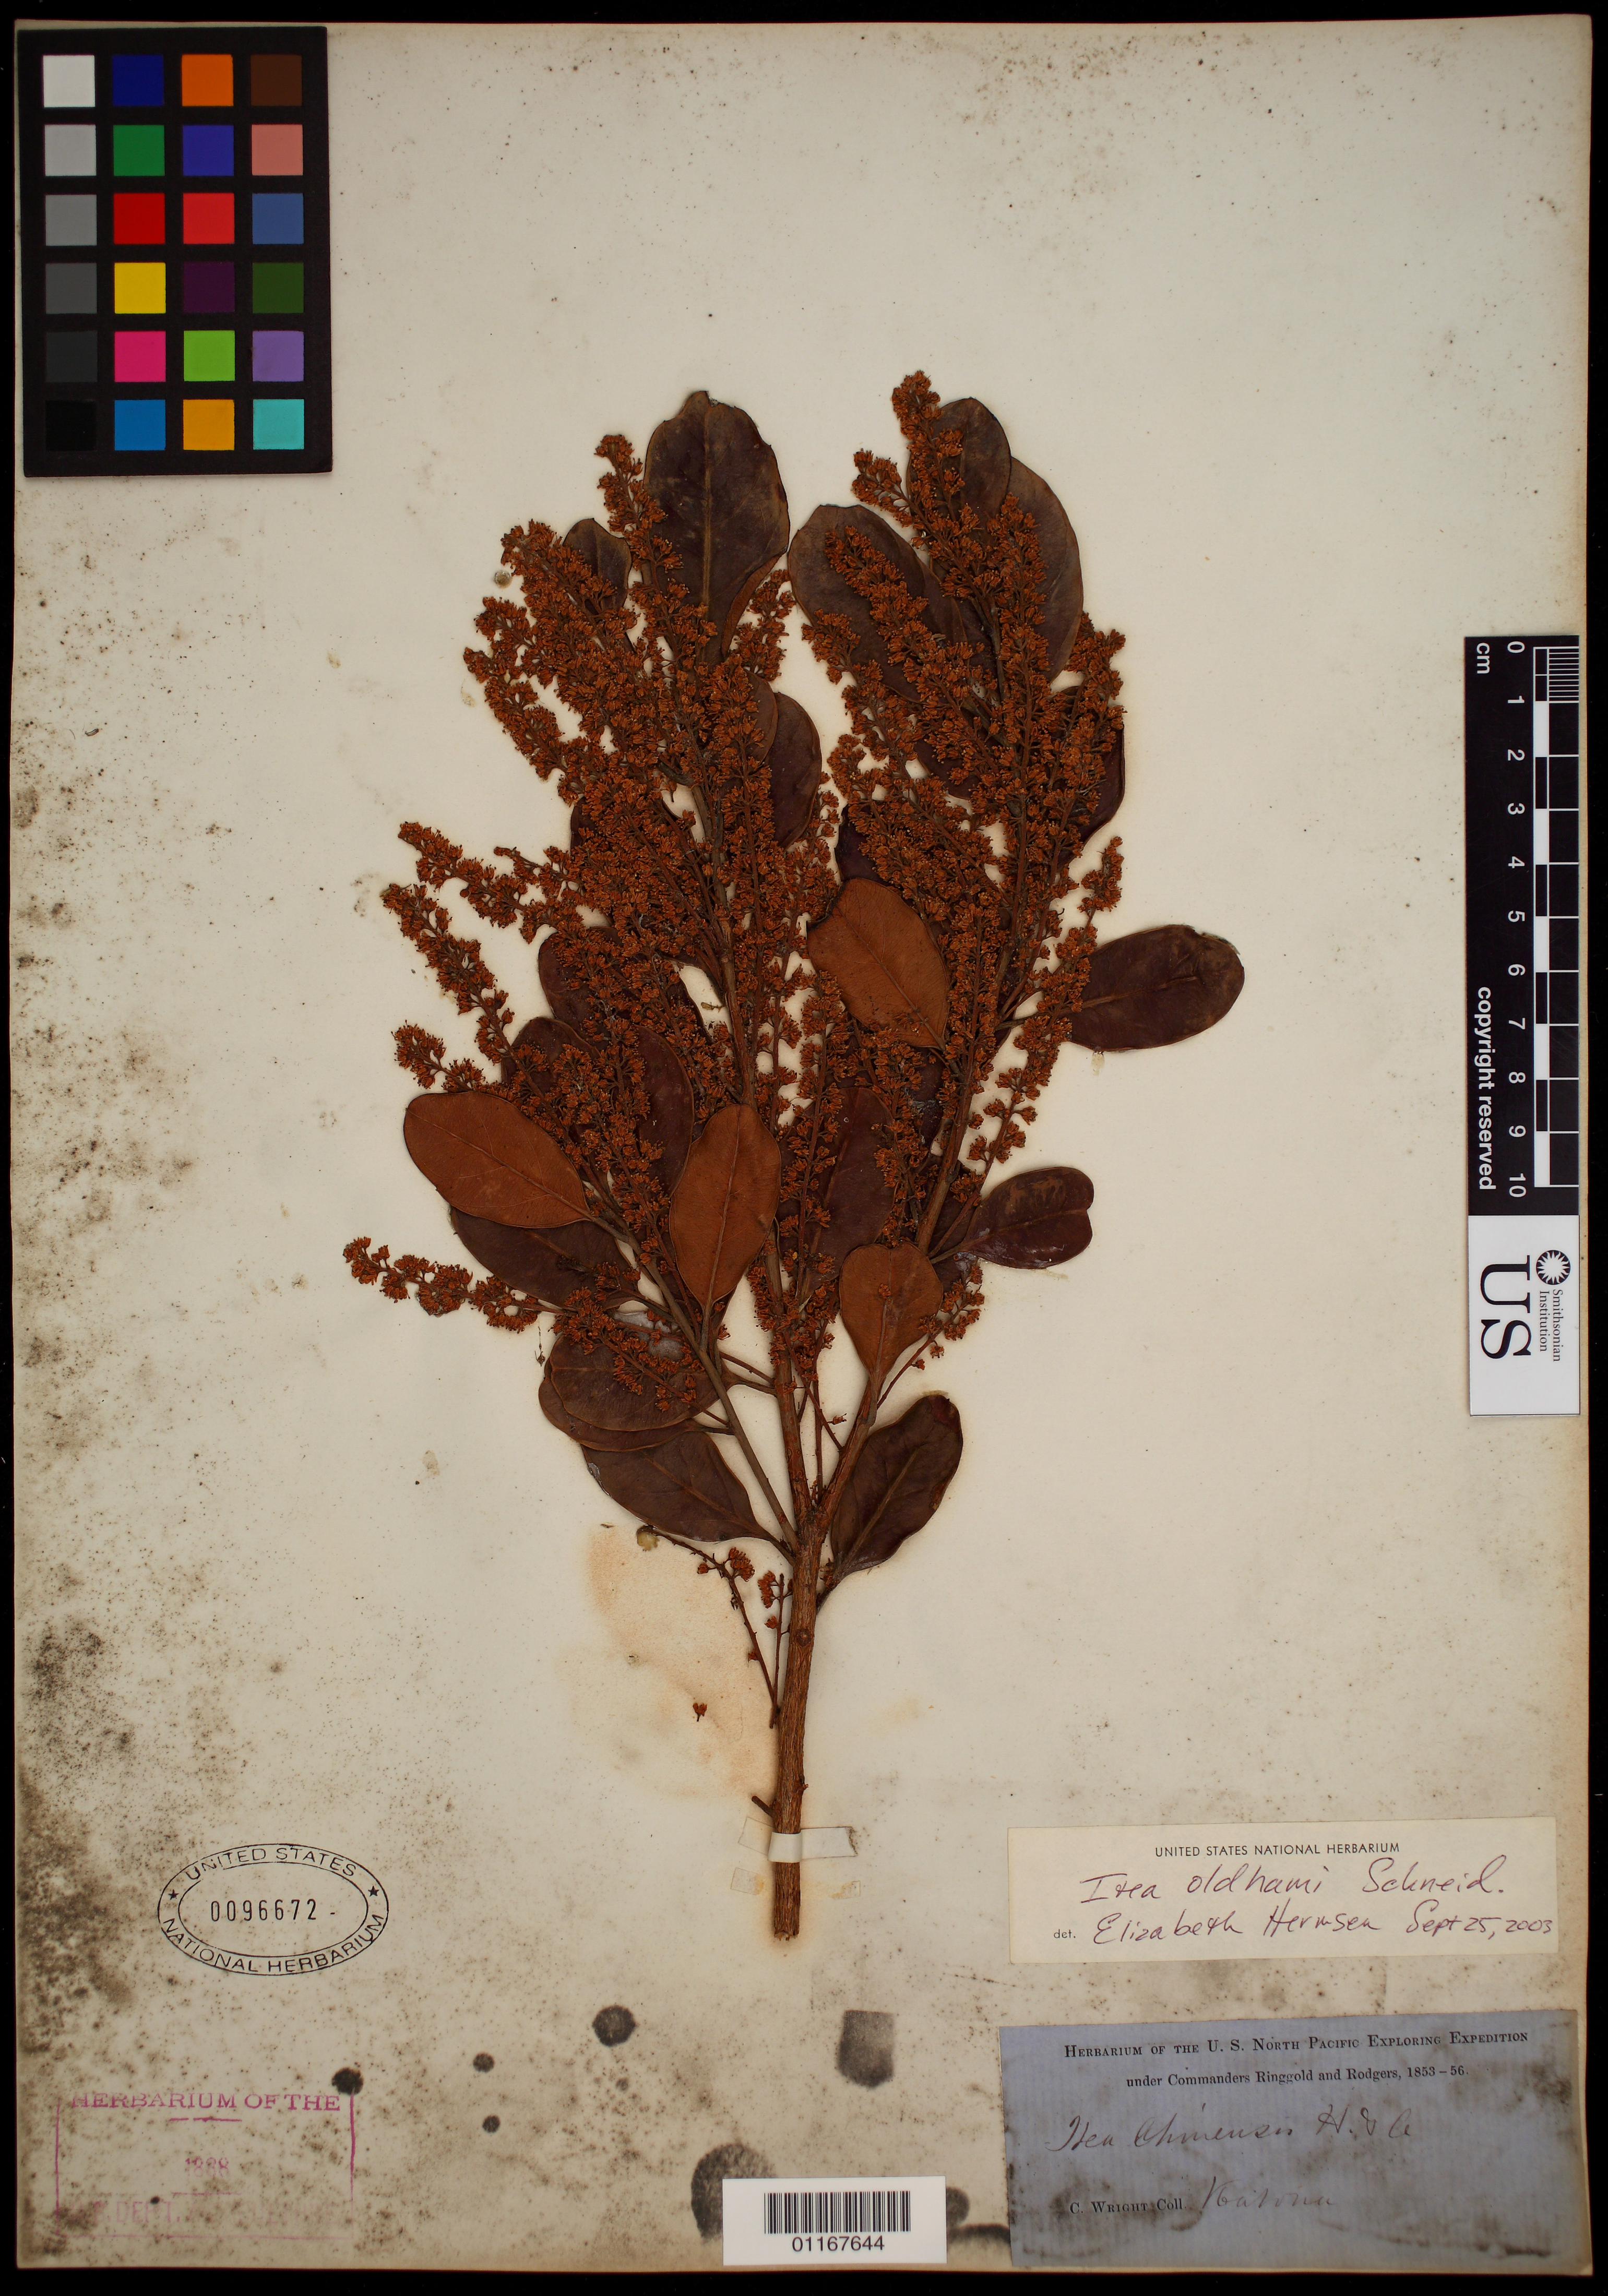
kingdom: Plantae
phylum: Tracheophyta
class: Magnoliopsida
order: Saxifragales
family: Iteaceae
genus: Itea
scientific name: Itea oldhamii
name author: C.K. Schneid.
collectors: C. Wright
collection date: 1853/1856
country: Canada / United States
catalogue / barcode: US 96672